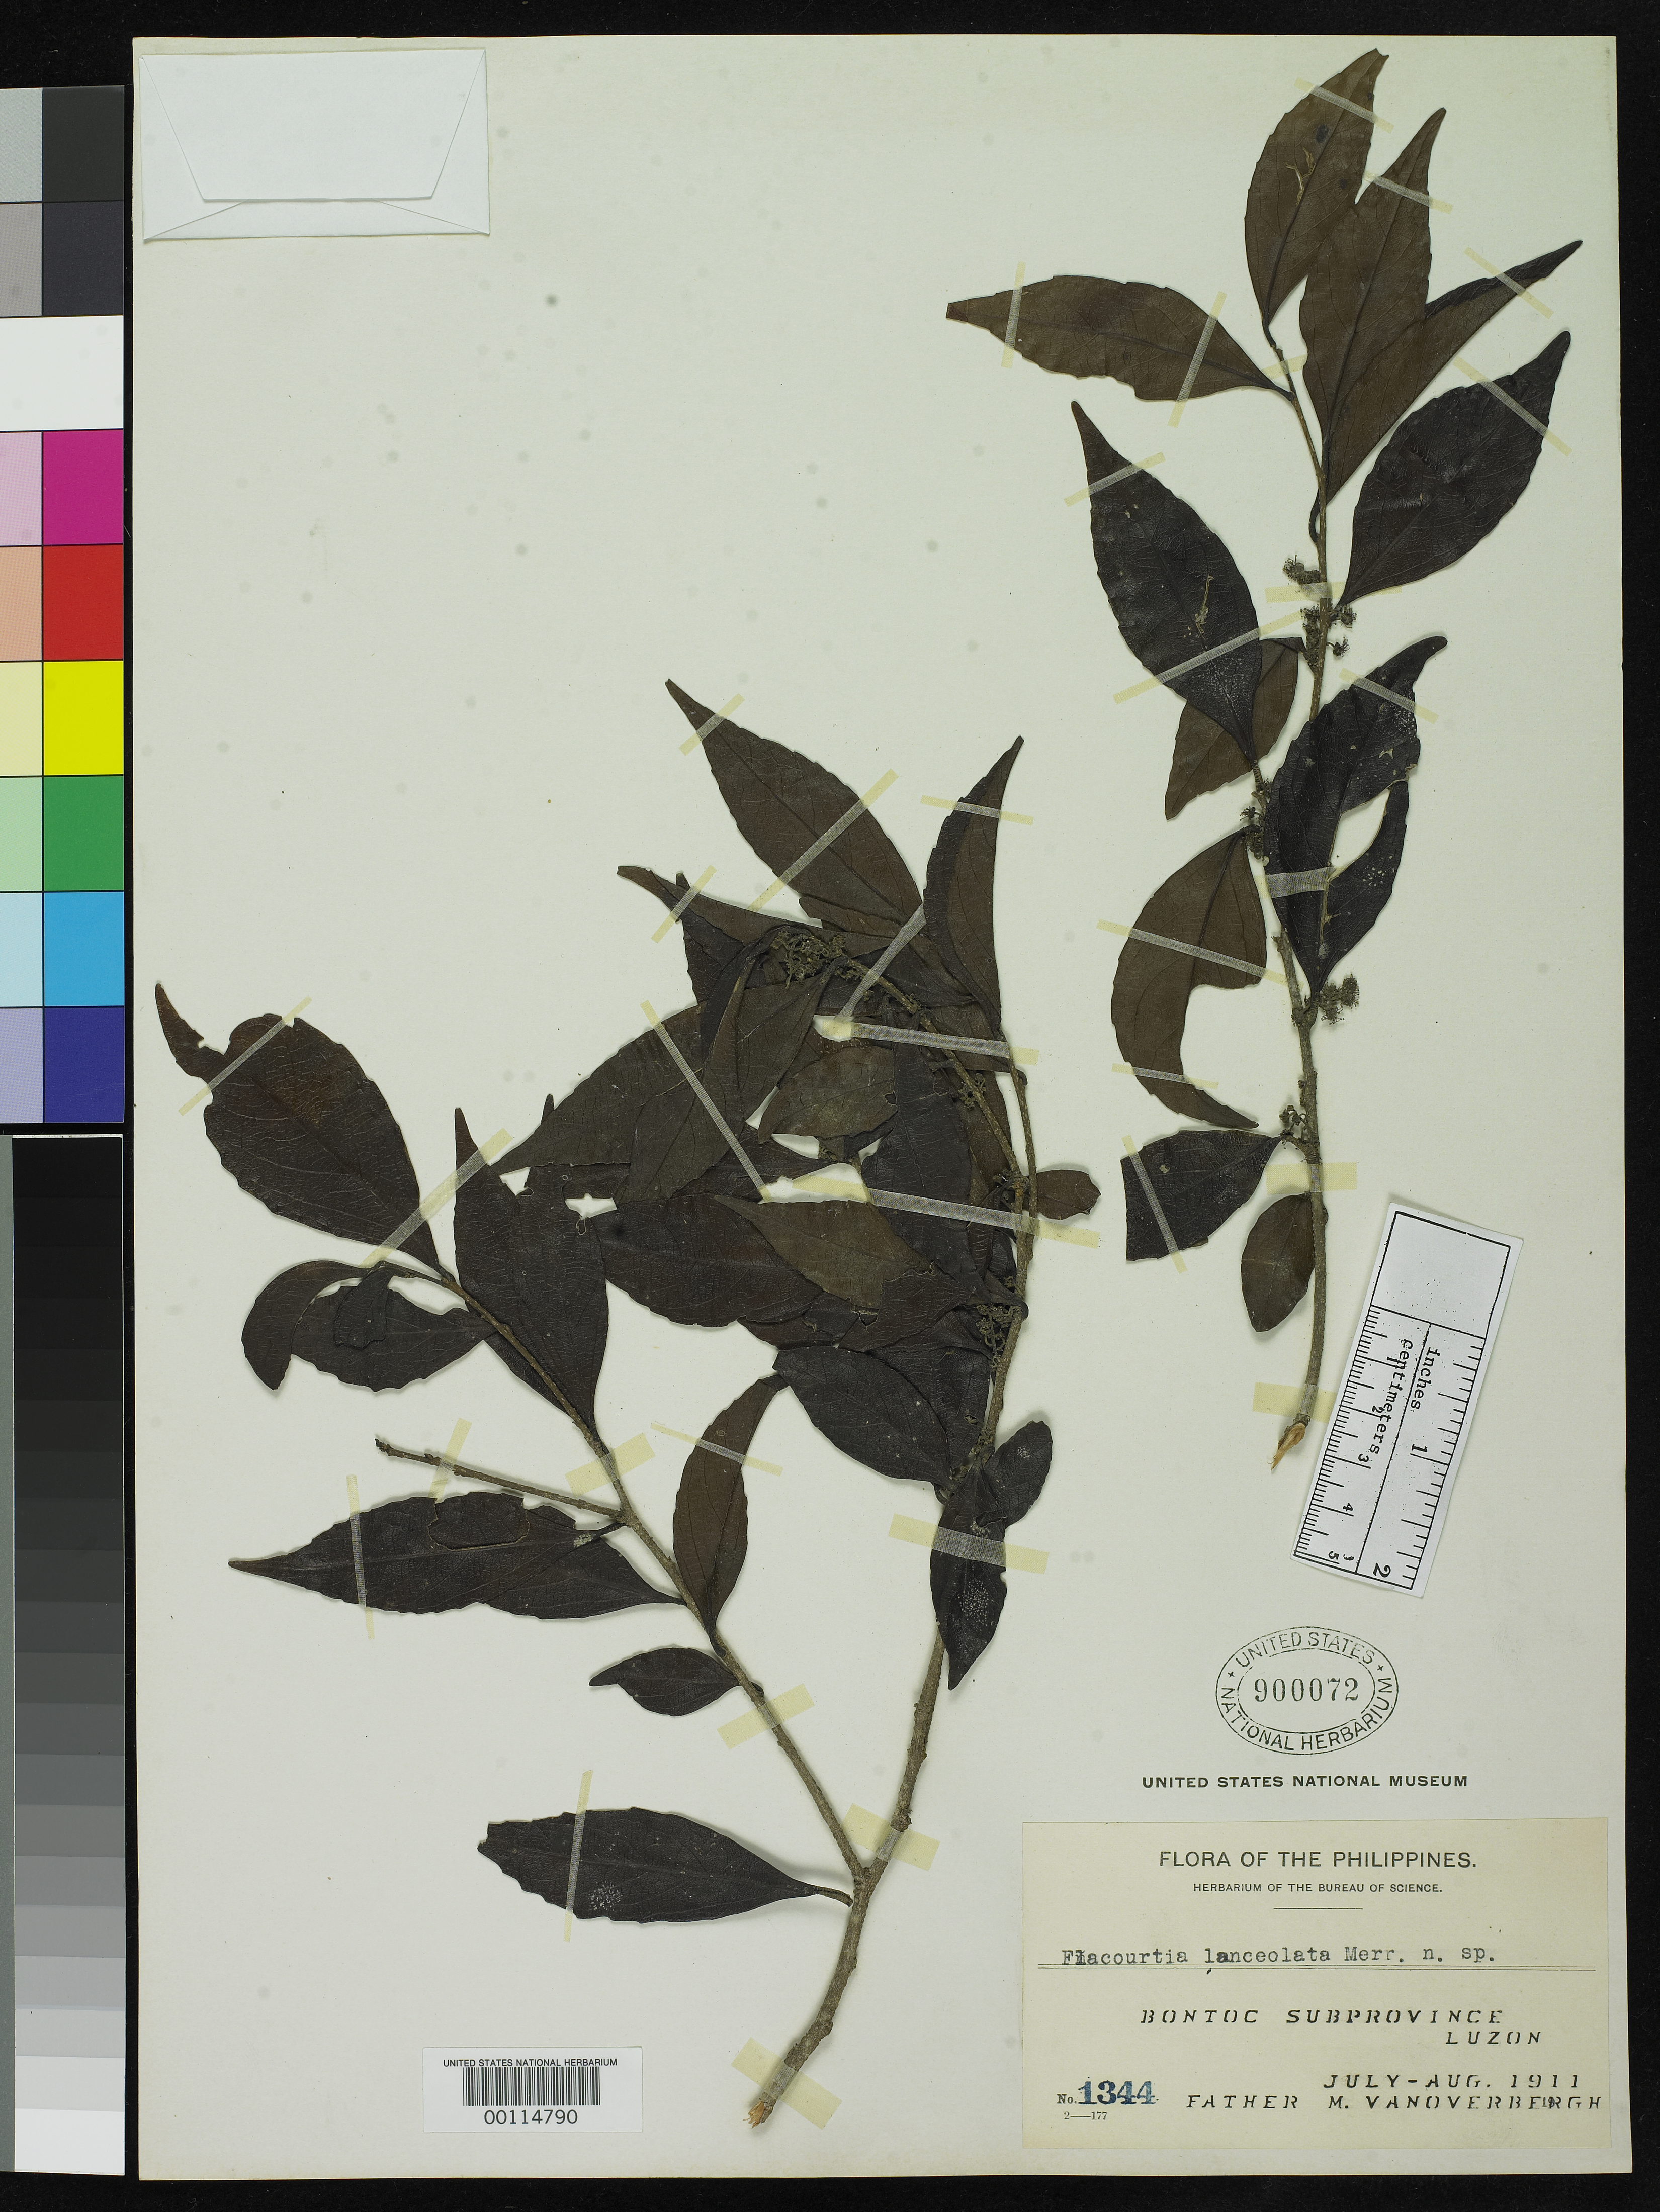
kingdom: Plantae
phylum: Tracheophyta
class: Magnoliopsida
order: Malpighiales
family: Salicaceae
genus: Flacourtia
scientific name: Flacourtia lanceolata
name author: Merr.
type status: Isotype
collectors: M. Vanoverbergh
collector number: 1344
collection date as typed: Jul 1911 to -- Aug 1911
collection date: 1911-07/1911-08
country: Philippines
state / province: Cordillera (Administrative Region)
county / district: Mountain province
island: Luzon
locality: Bontoc.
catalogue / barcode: US 900072